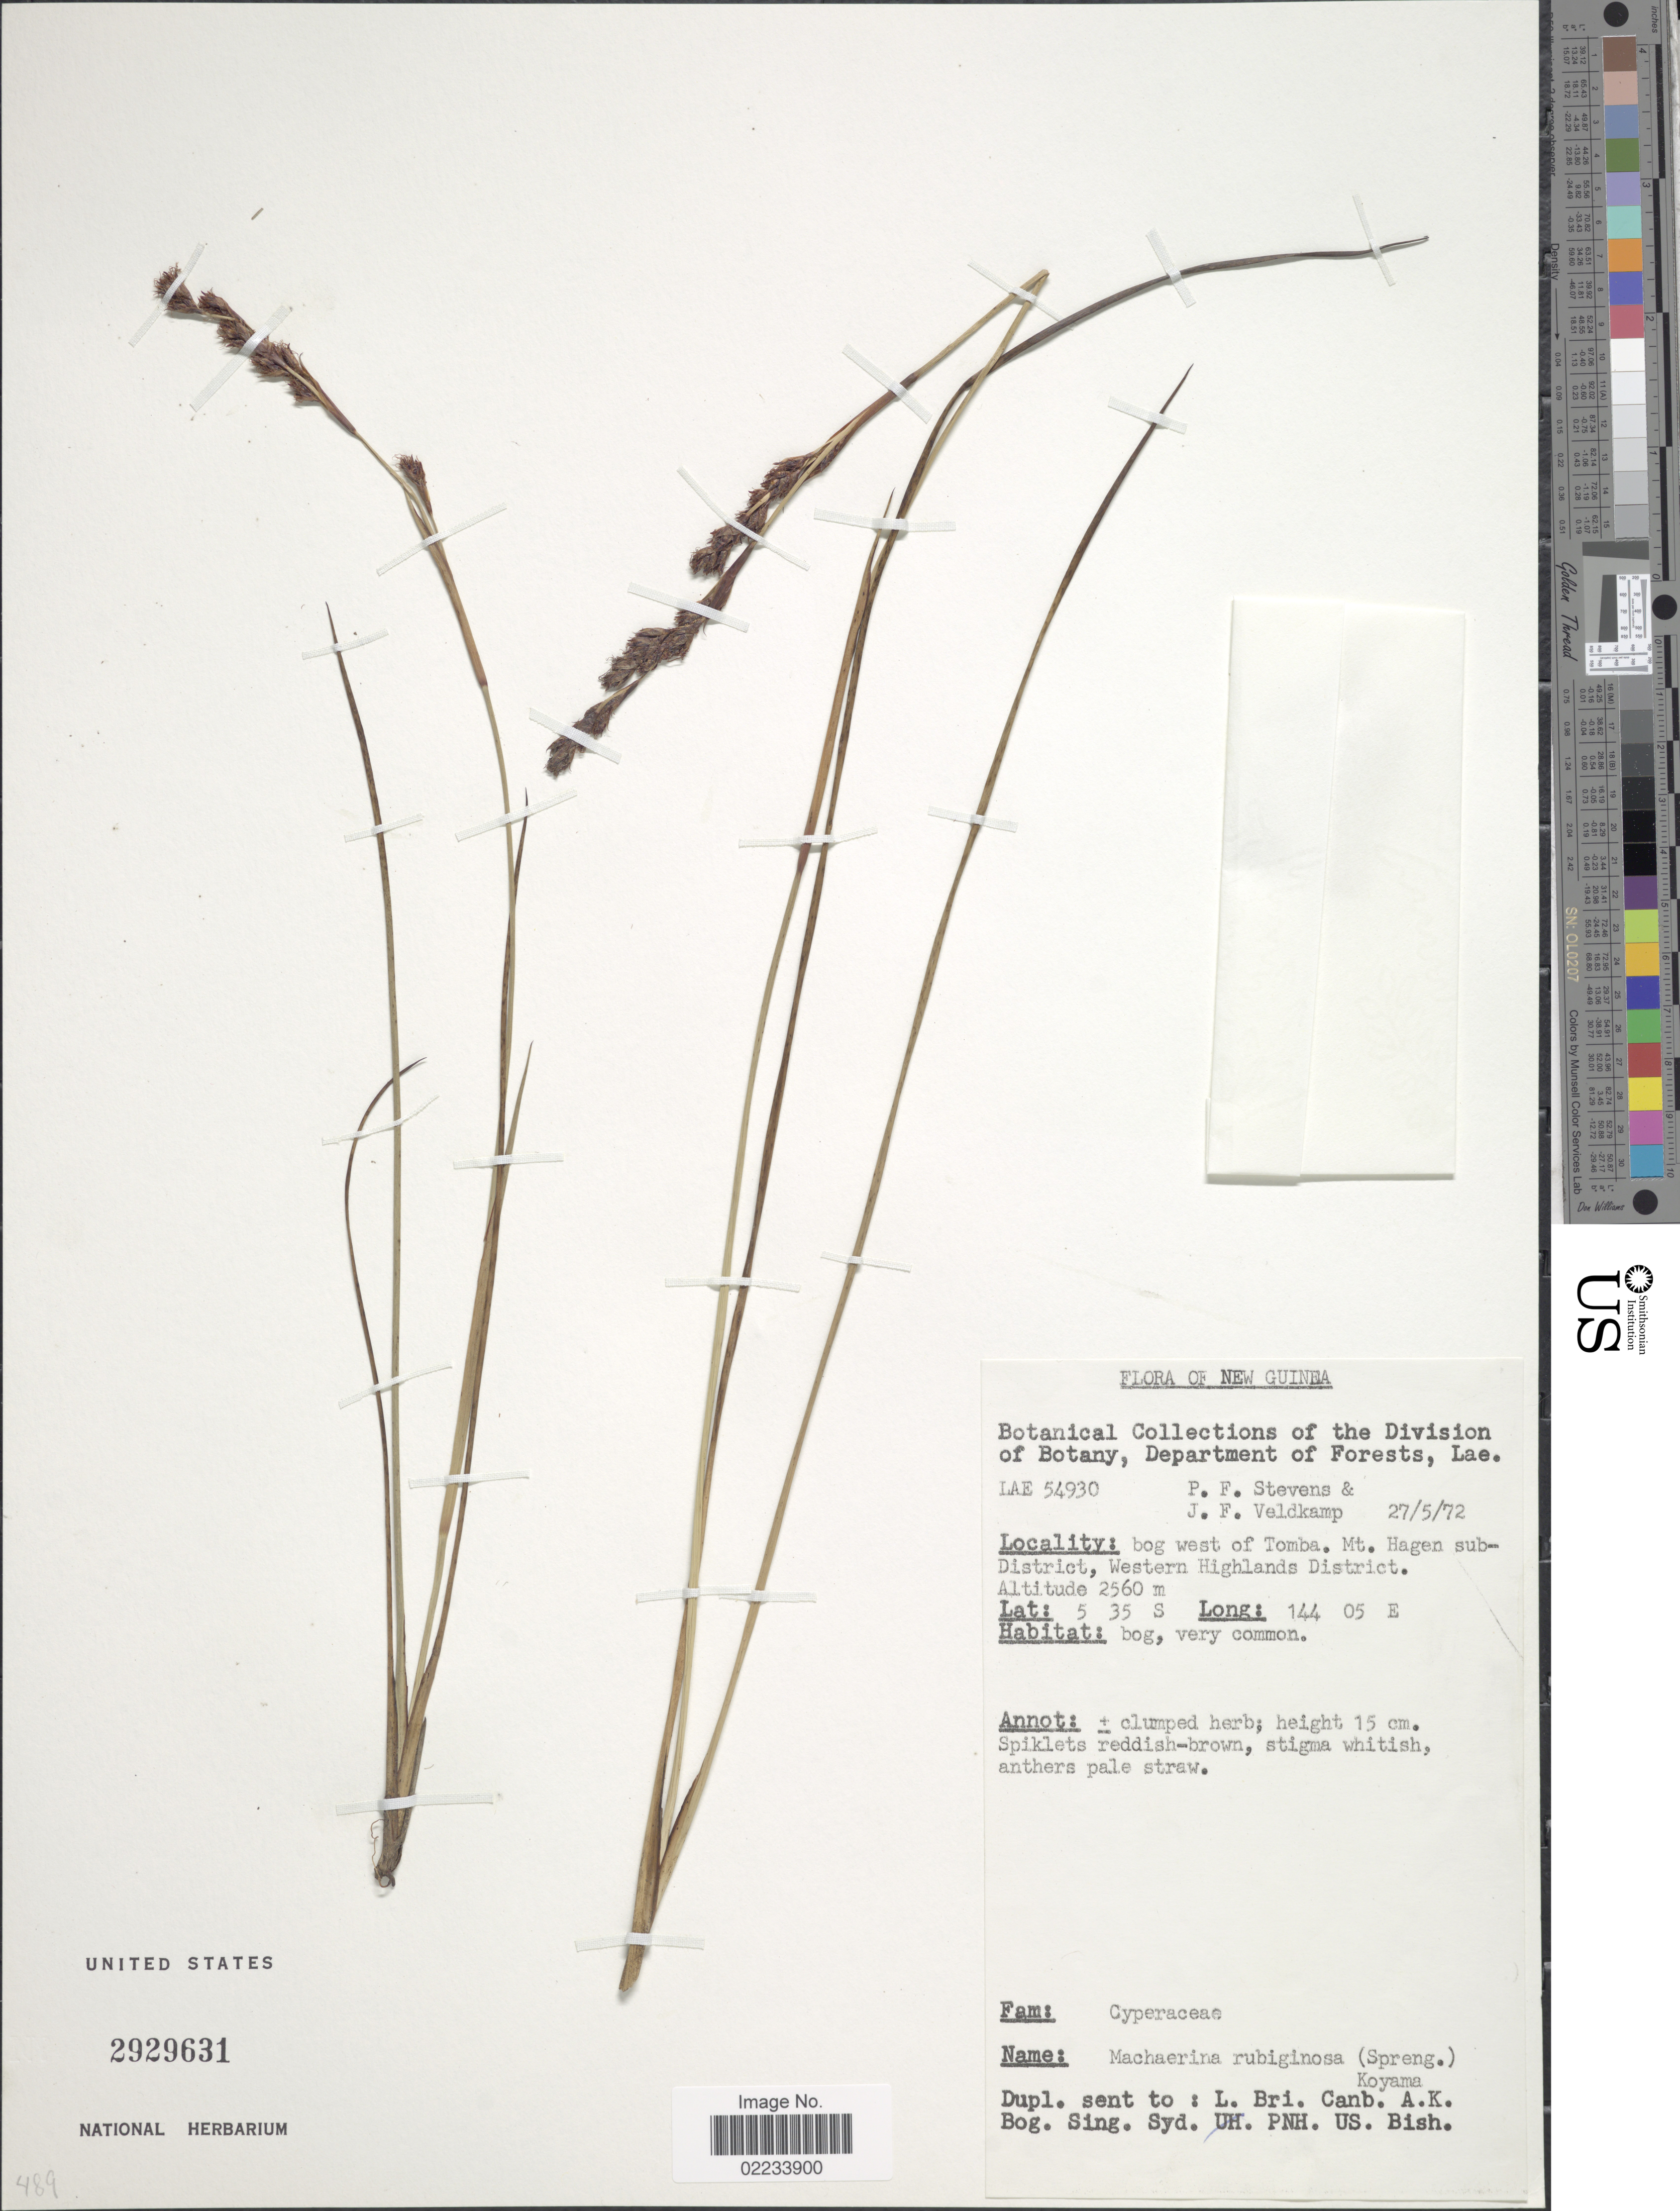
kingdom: Plantae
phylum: Tracheophyta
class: Liliopsida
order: Poales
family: Cyperaceae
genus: Machaerina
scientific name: Machaerina rubiginosa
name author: (Spreng.) T. Koyama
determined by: Strong, Mark T., (BOT), Smithsonian Institution - National Museum of Natural History (UNITED STATES)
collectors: P. F. Stevens & J. F. Veldkamp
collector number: LAE 54930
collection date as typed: Transcribed d/m/y: 27/5/72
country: Papua New Guinea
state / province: Western Highlands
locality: New Guinea, bog west of Tomba, Mt Hagen sub-District, Western Highlands District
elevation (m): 2560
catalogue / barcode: US 2929631